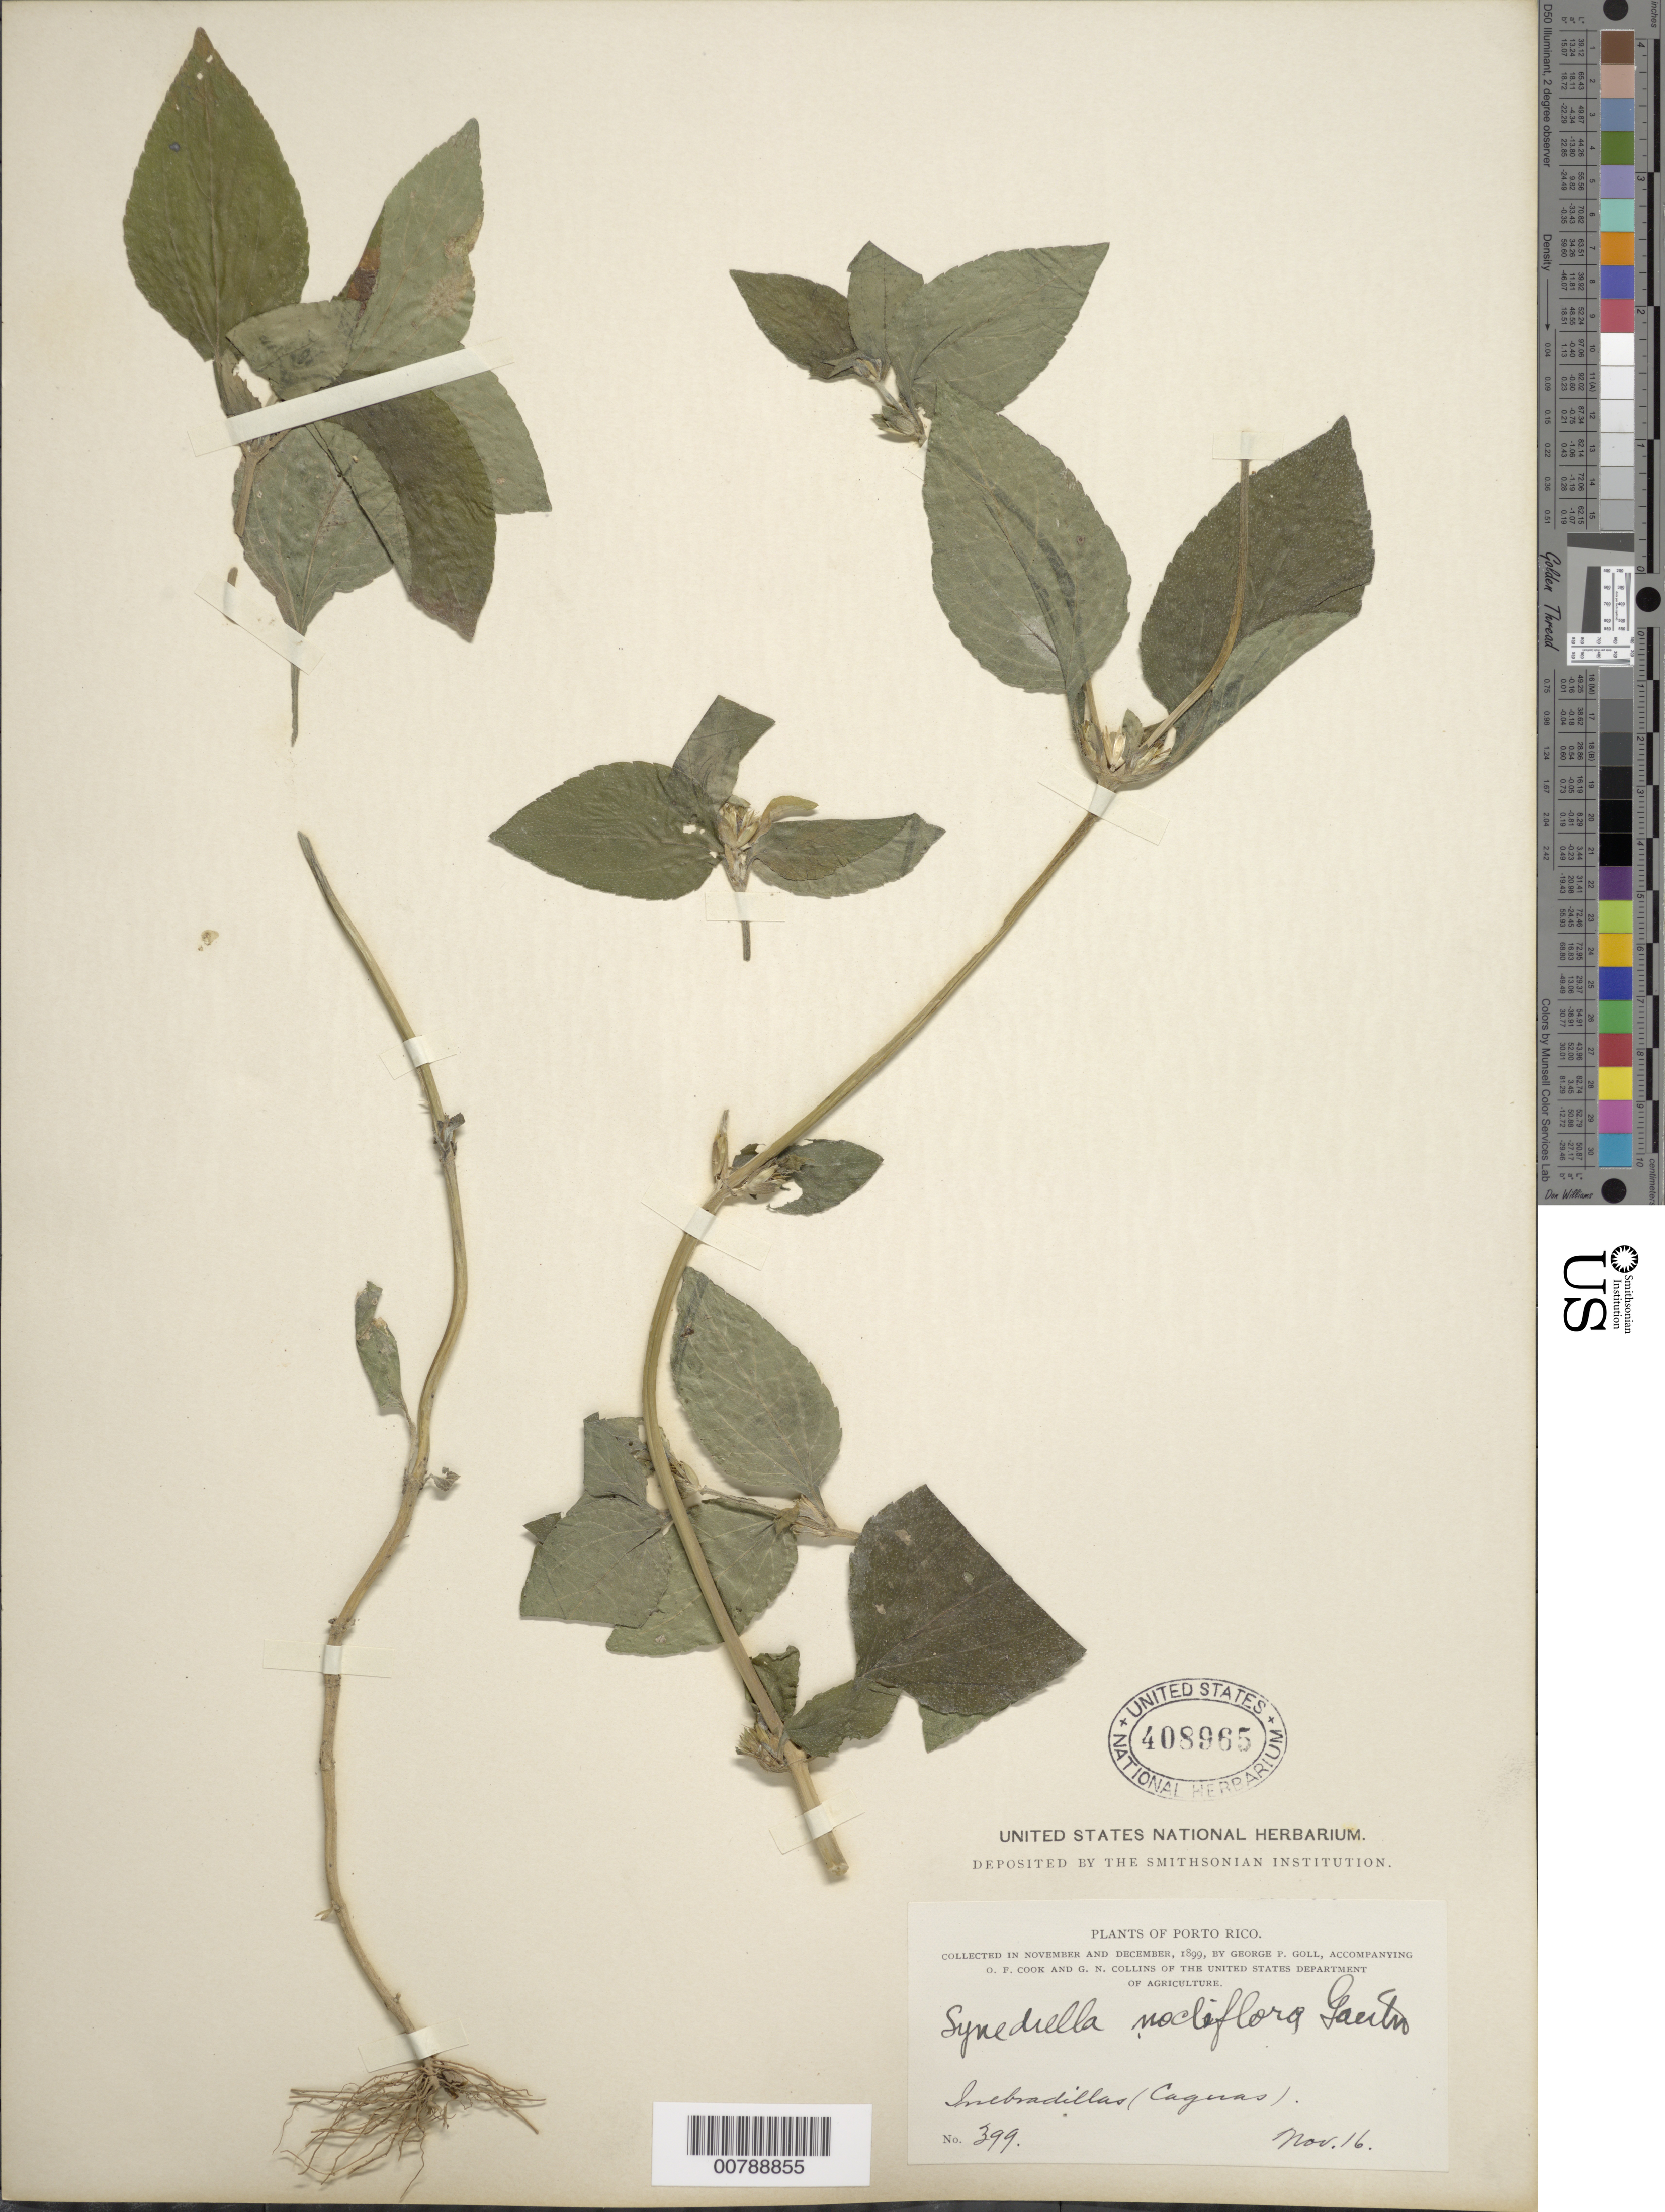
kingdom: Plantae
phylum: Tracheophyta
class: Magnoliopsida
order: Asterales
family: Asteraceae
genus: Synedrella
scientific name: Synedrella nodiflora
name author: (L.) Gaertn.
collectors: G. Goll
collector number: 399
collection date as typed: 16 Nov 1899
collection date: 1899-11-16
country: Puerto Rico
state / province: Caguas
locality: Quebradillas (Caguas)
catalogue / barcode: US 408965